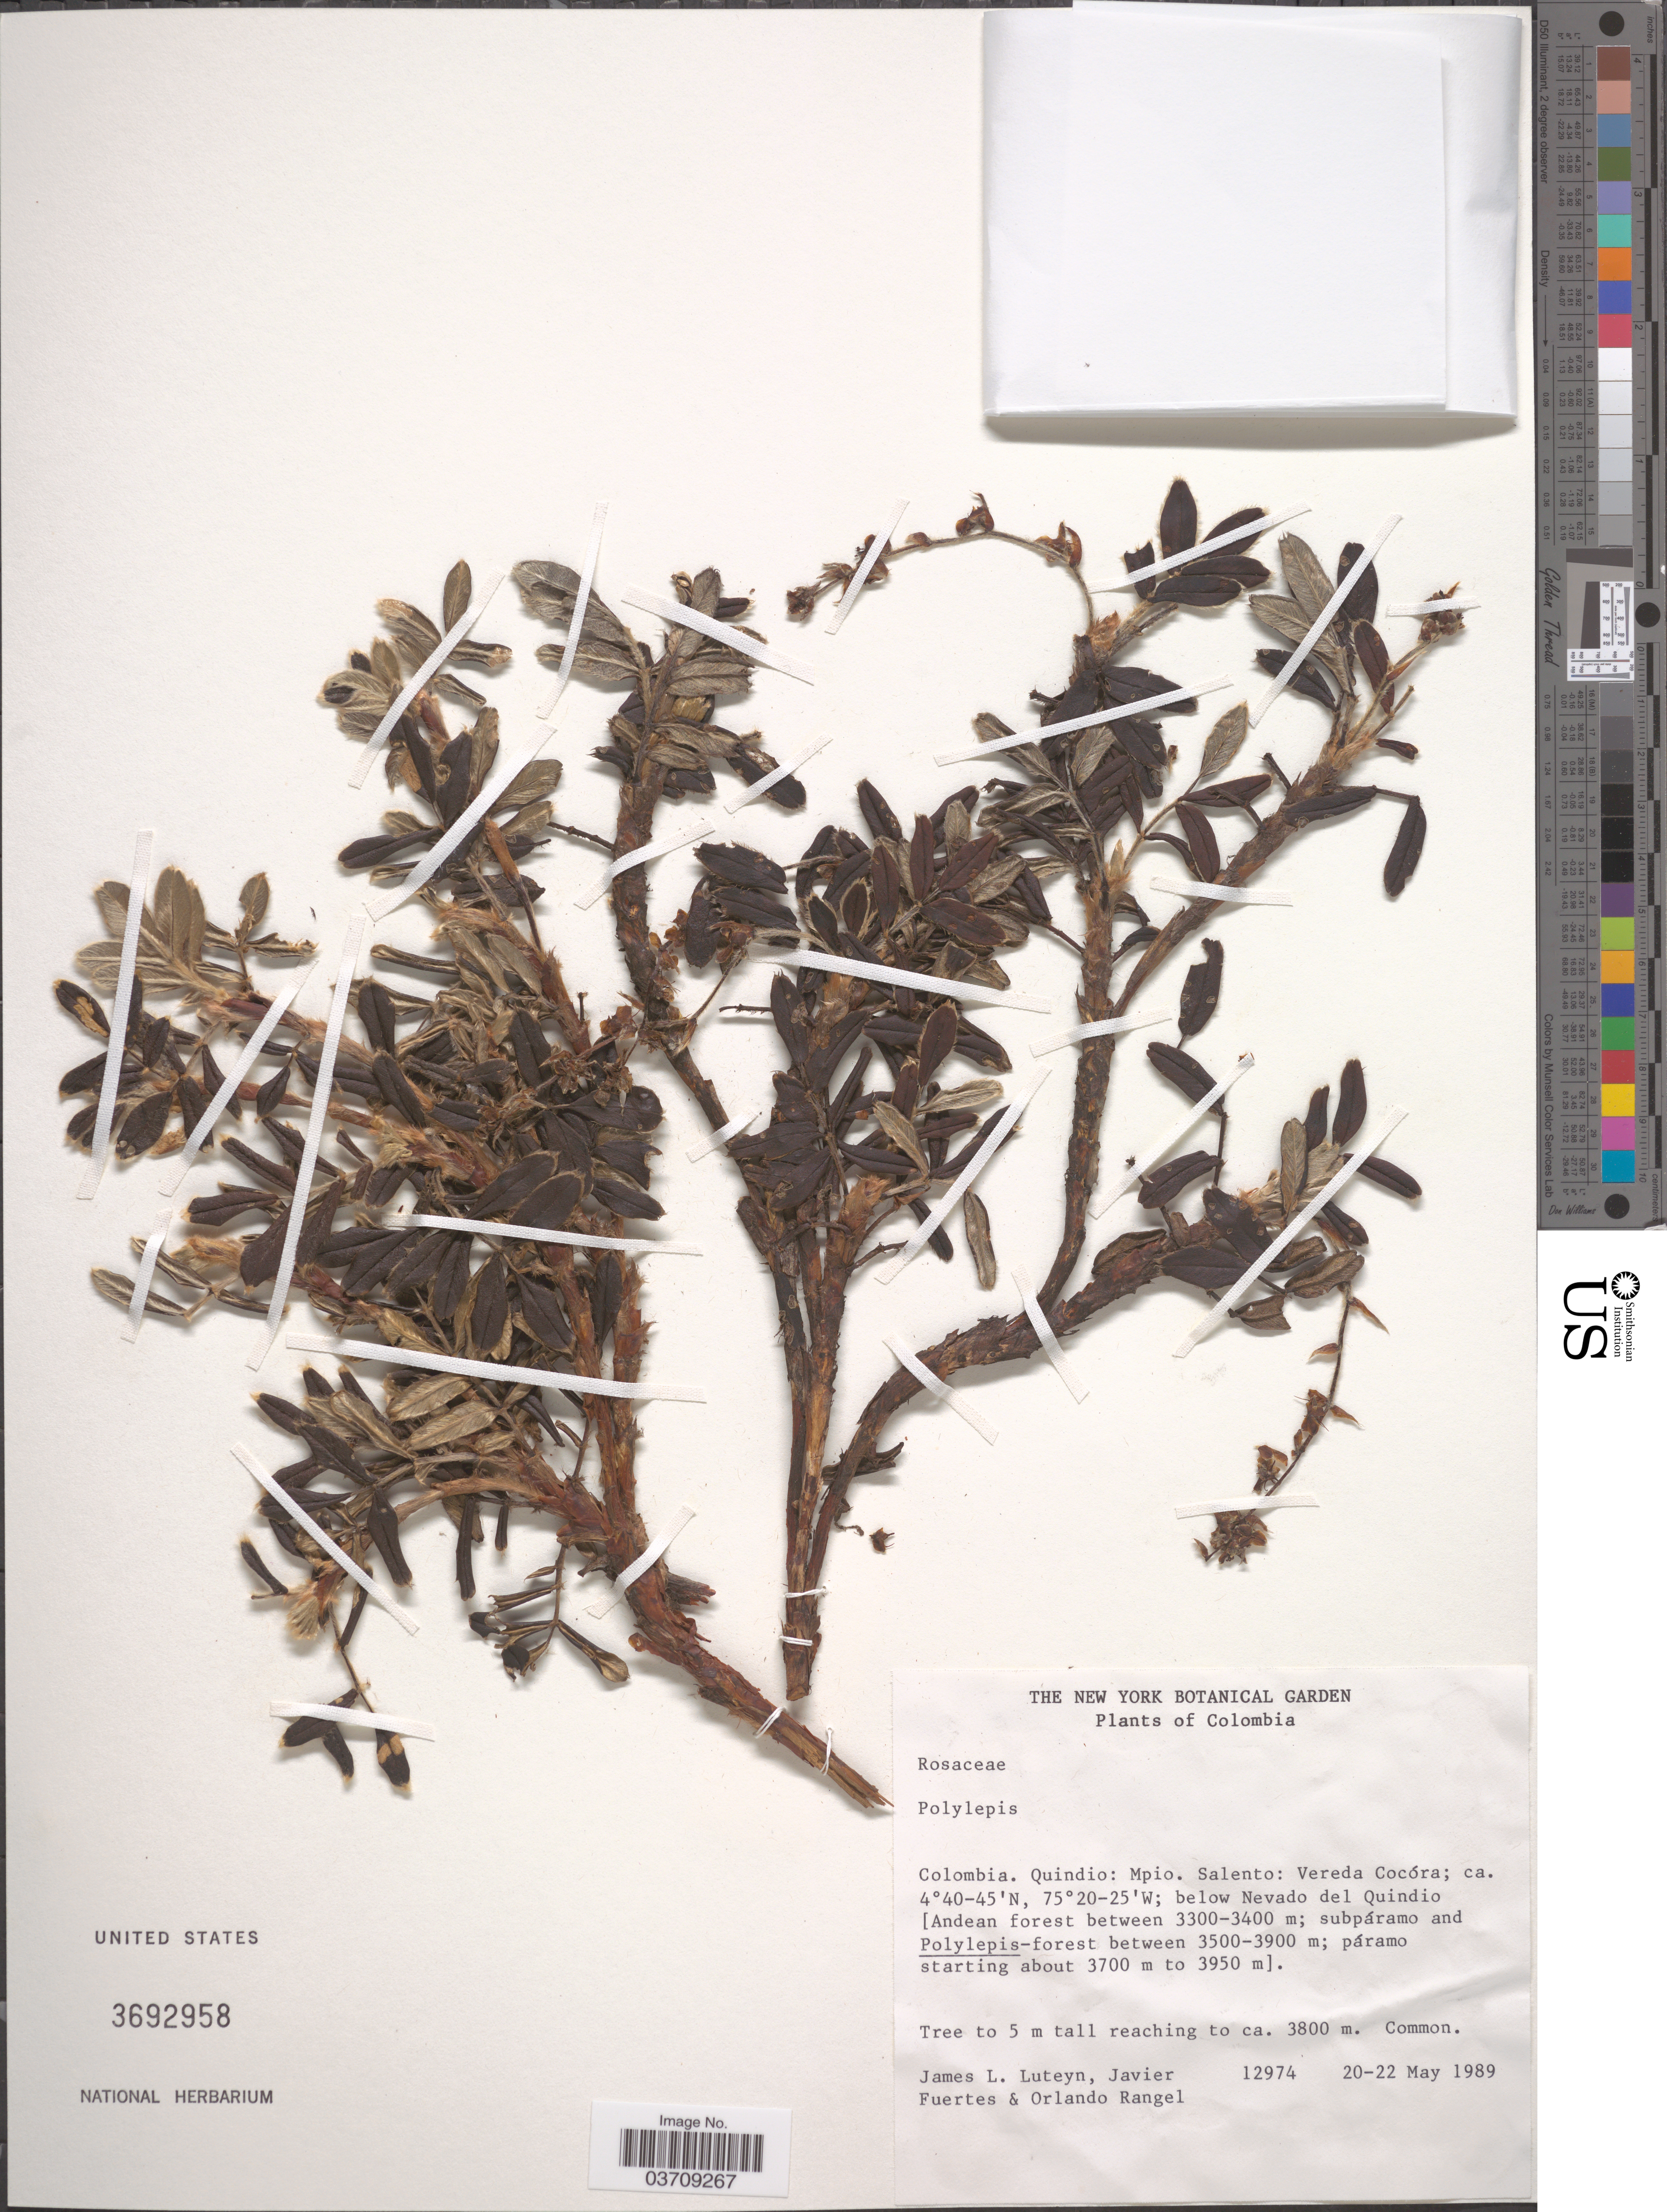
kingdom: Plantae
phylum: Tracheophyta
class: Magnoliopsida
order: Rosales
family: Rosaceae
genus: Polylepis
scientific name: Polylepis sp.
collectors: J. L. Luteyn, J. Fuertes & O. Rangel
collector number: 12974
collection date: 1989-05-20/1989-05-22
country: Colombia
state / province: Quindío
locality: Mpio. Salento: Vereda Cocóra; below Nevado del Quindio.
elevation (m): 3800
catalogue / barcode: US 3692958